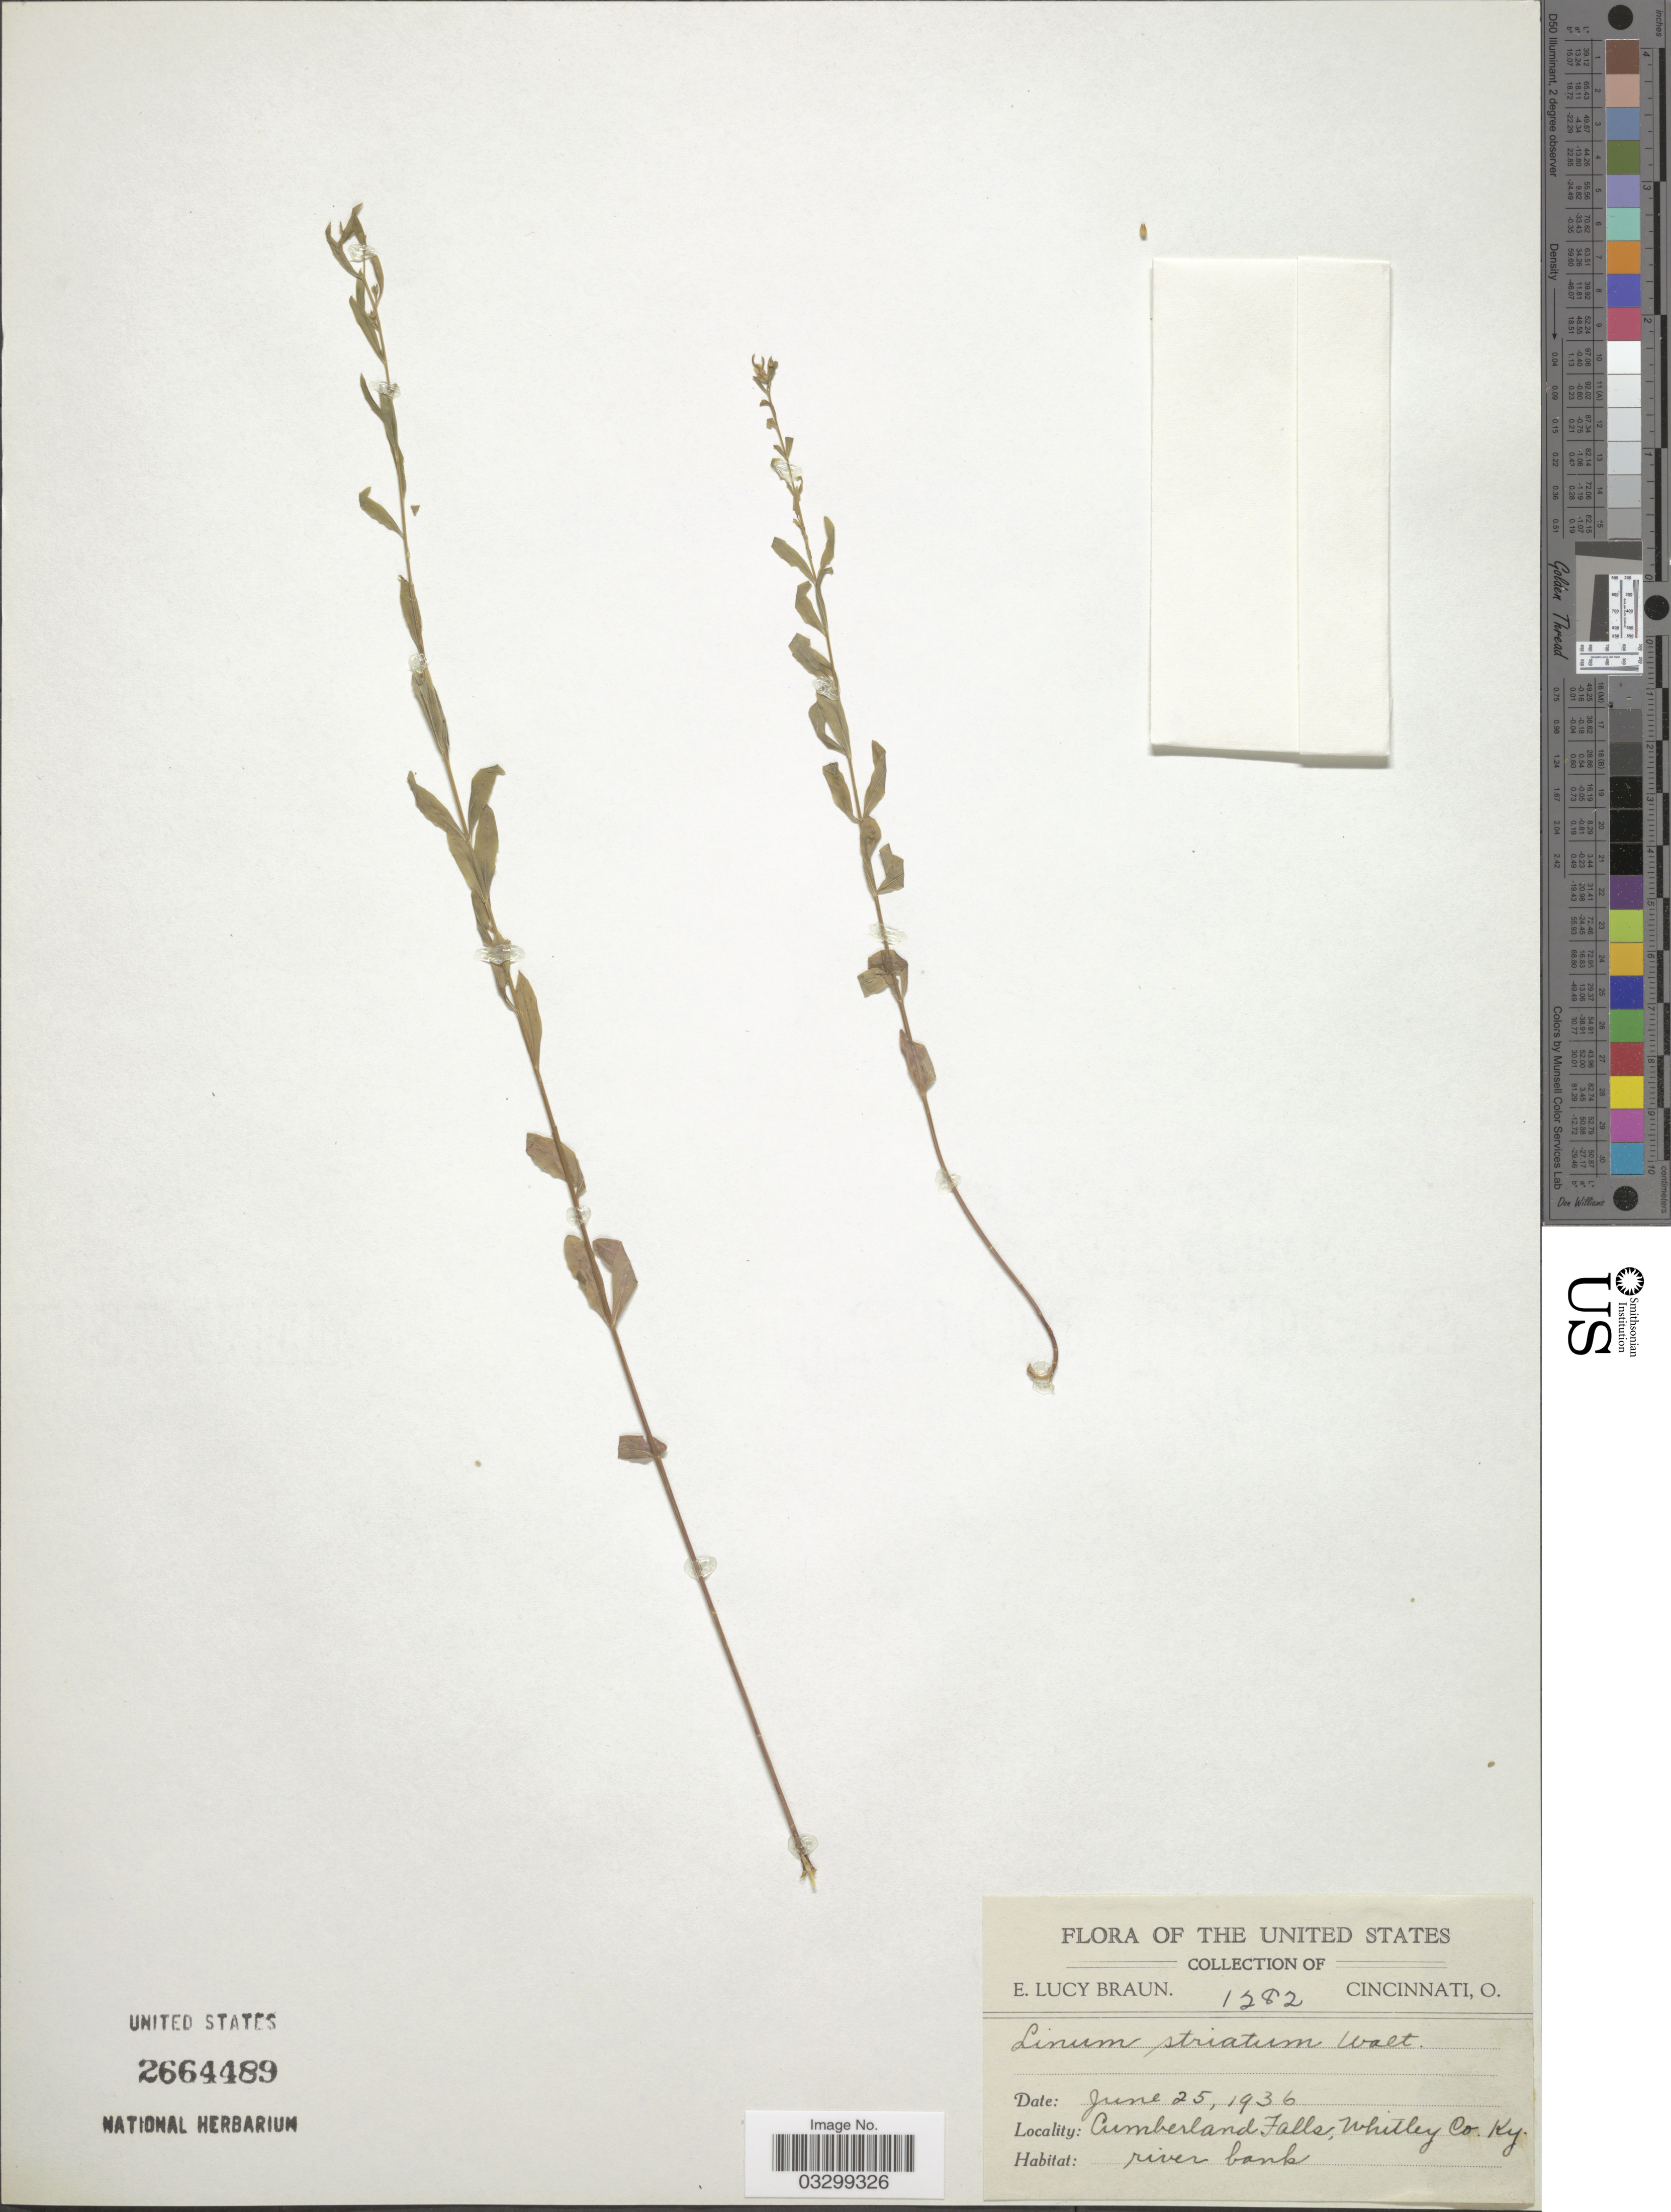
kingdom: Plantae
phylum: Tracheophyta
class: Magnoliopsida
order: Malpighiales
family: Linaceae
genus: Linum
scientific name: Linum striatum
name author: Walter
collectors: E. L. Braun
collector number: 1282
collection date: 1936-06-25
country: United States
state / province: Kentucky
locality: Cumberland Falls, Whitley Co.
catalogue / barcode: US 2664489